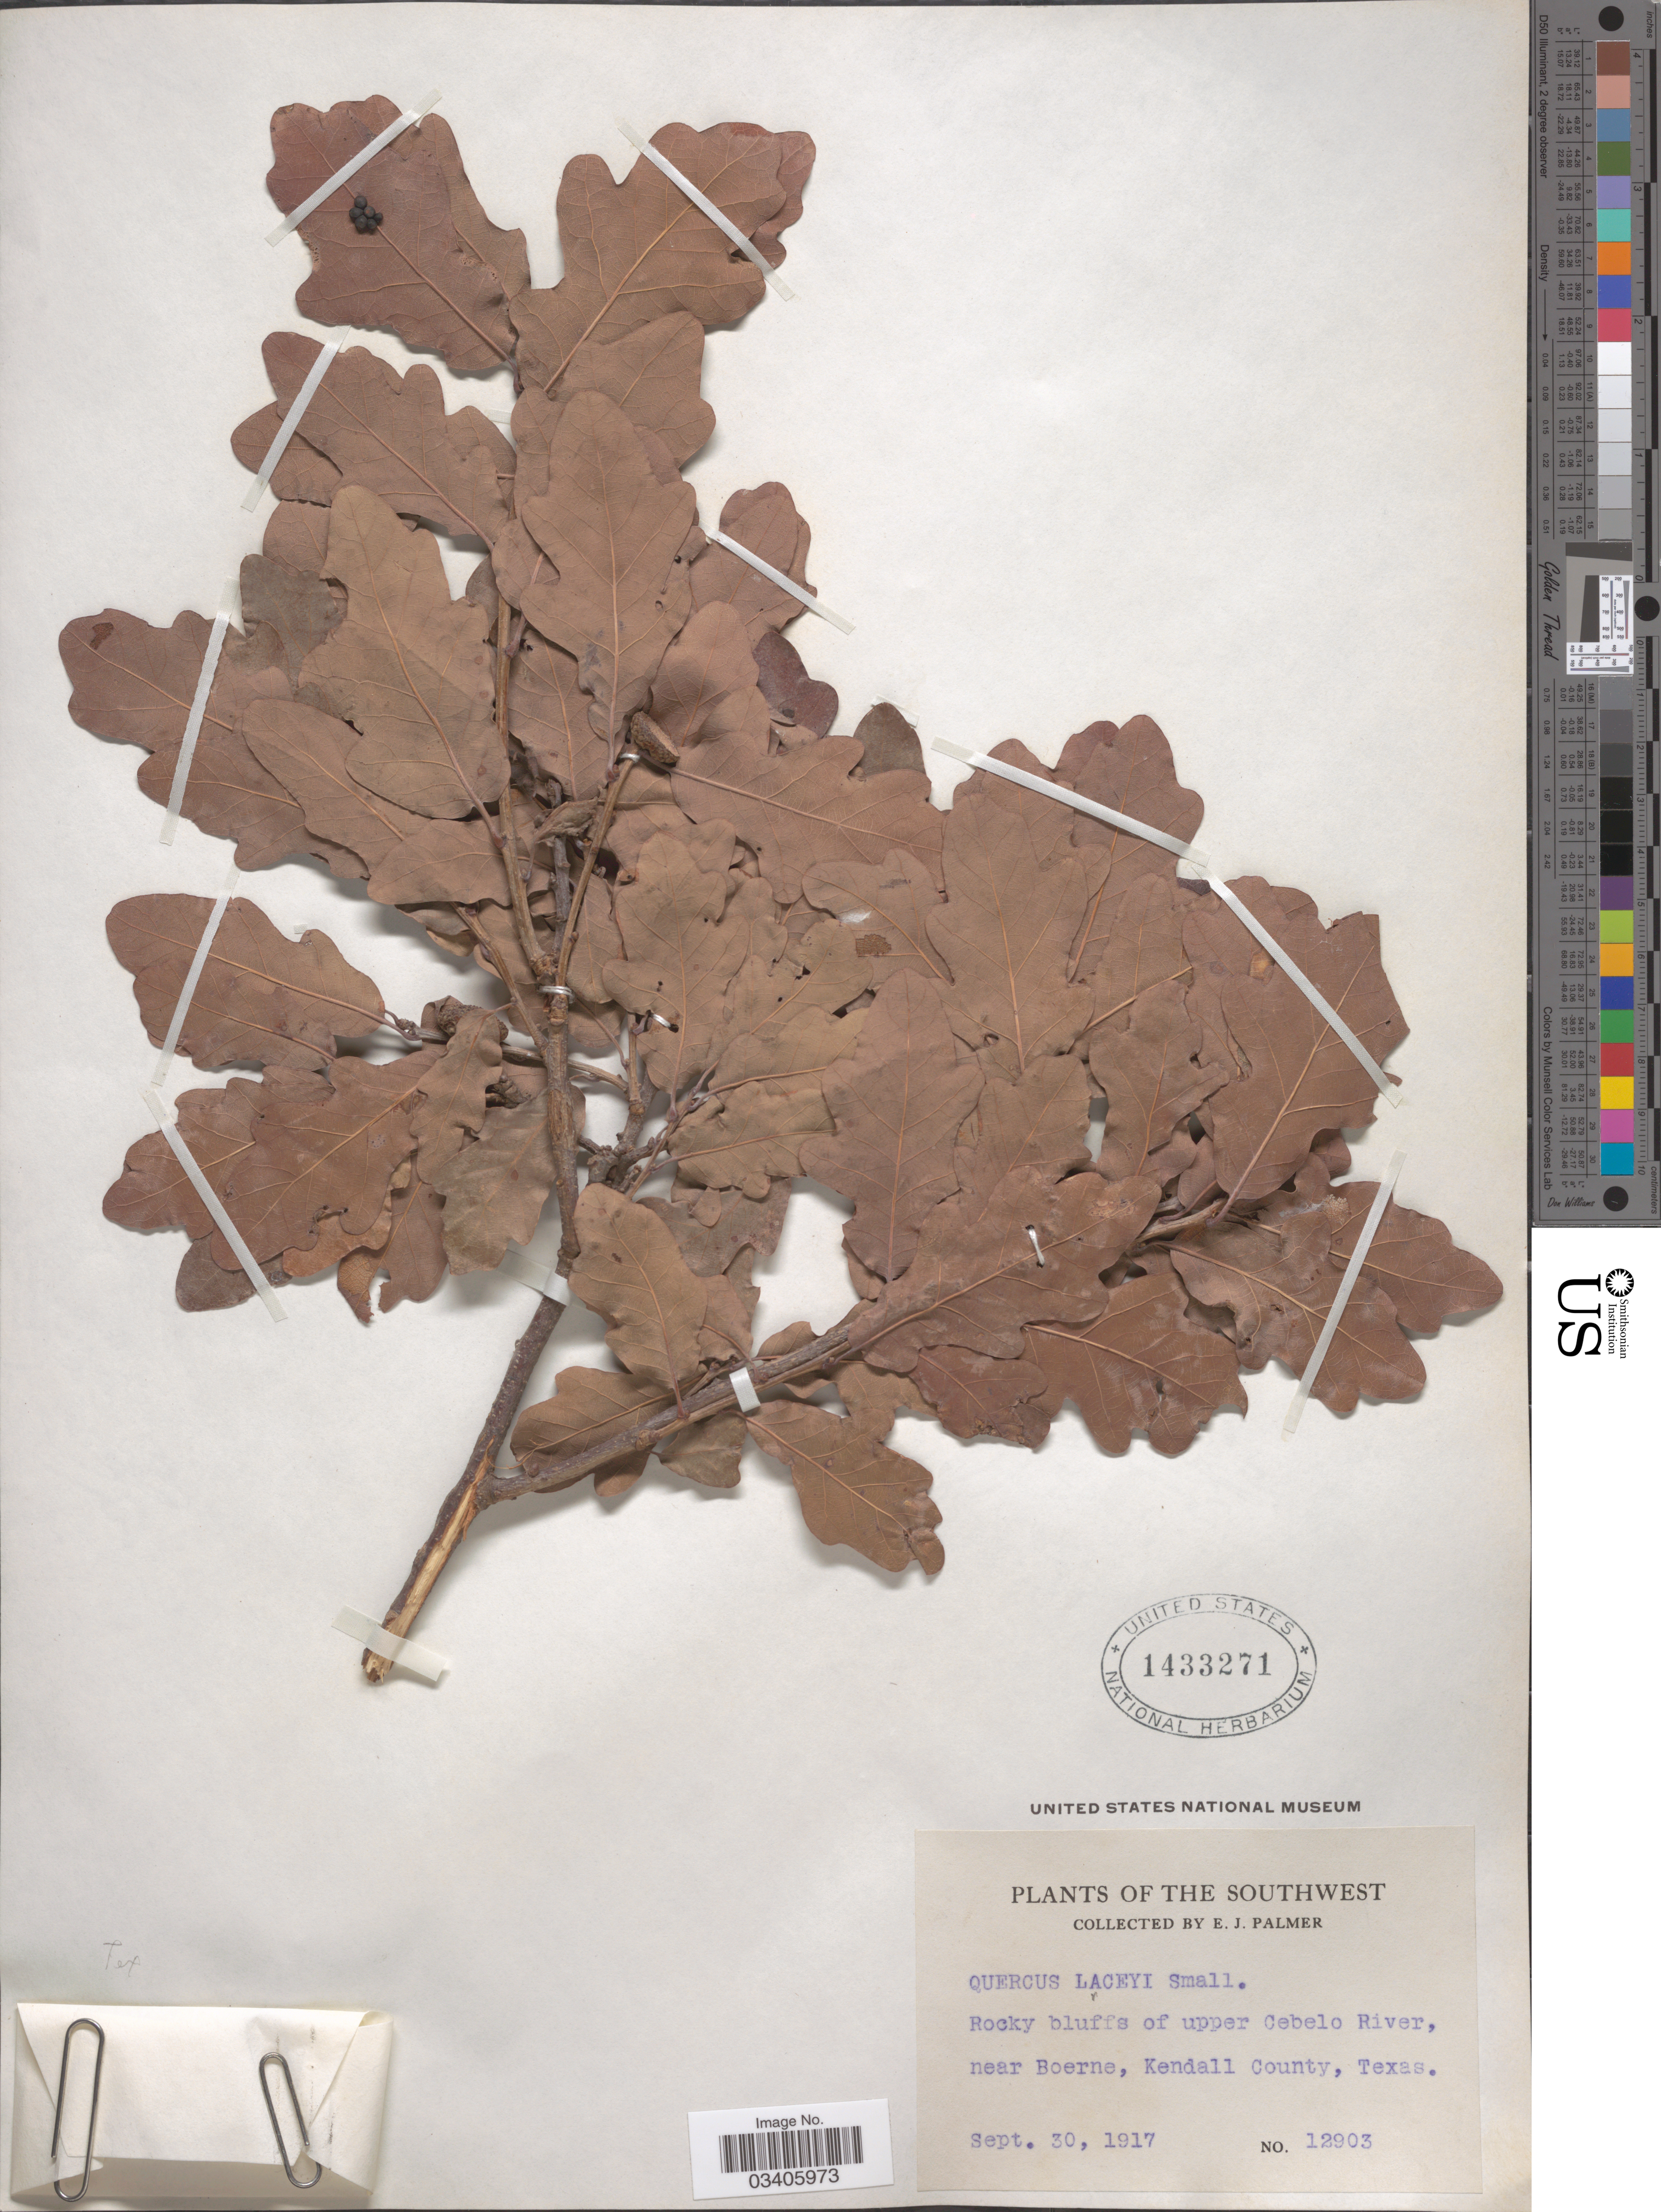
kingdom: Plantae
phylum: Tracheophyta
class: Magnoliopsida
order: Fagales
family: Fagaceae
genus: Quercus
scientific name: Quercus laceyi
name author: Small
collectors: E. J. Palmer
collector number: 12903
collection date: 1917-09-30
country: United States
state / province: Texas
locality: The Southwest. Rocky bluffs of upper Cebelo River, near Boerne, Kendall County.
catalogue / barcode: US 1433271